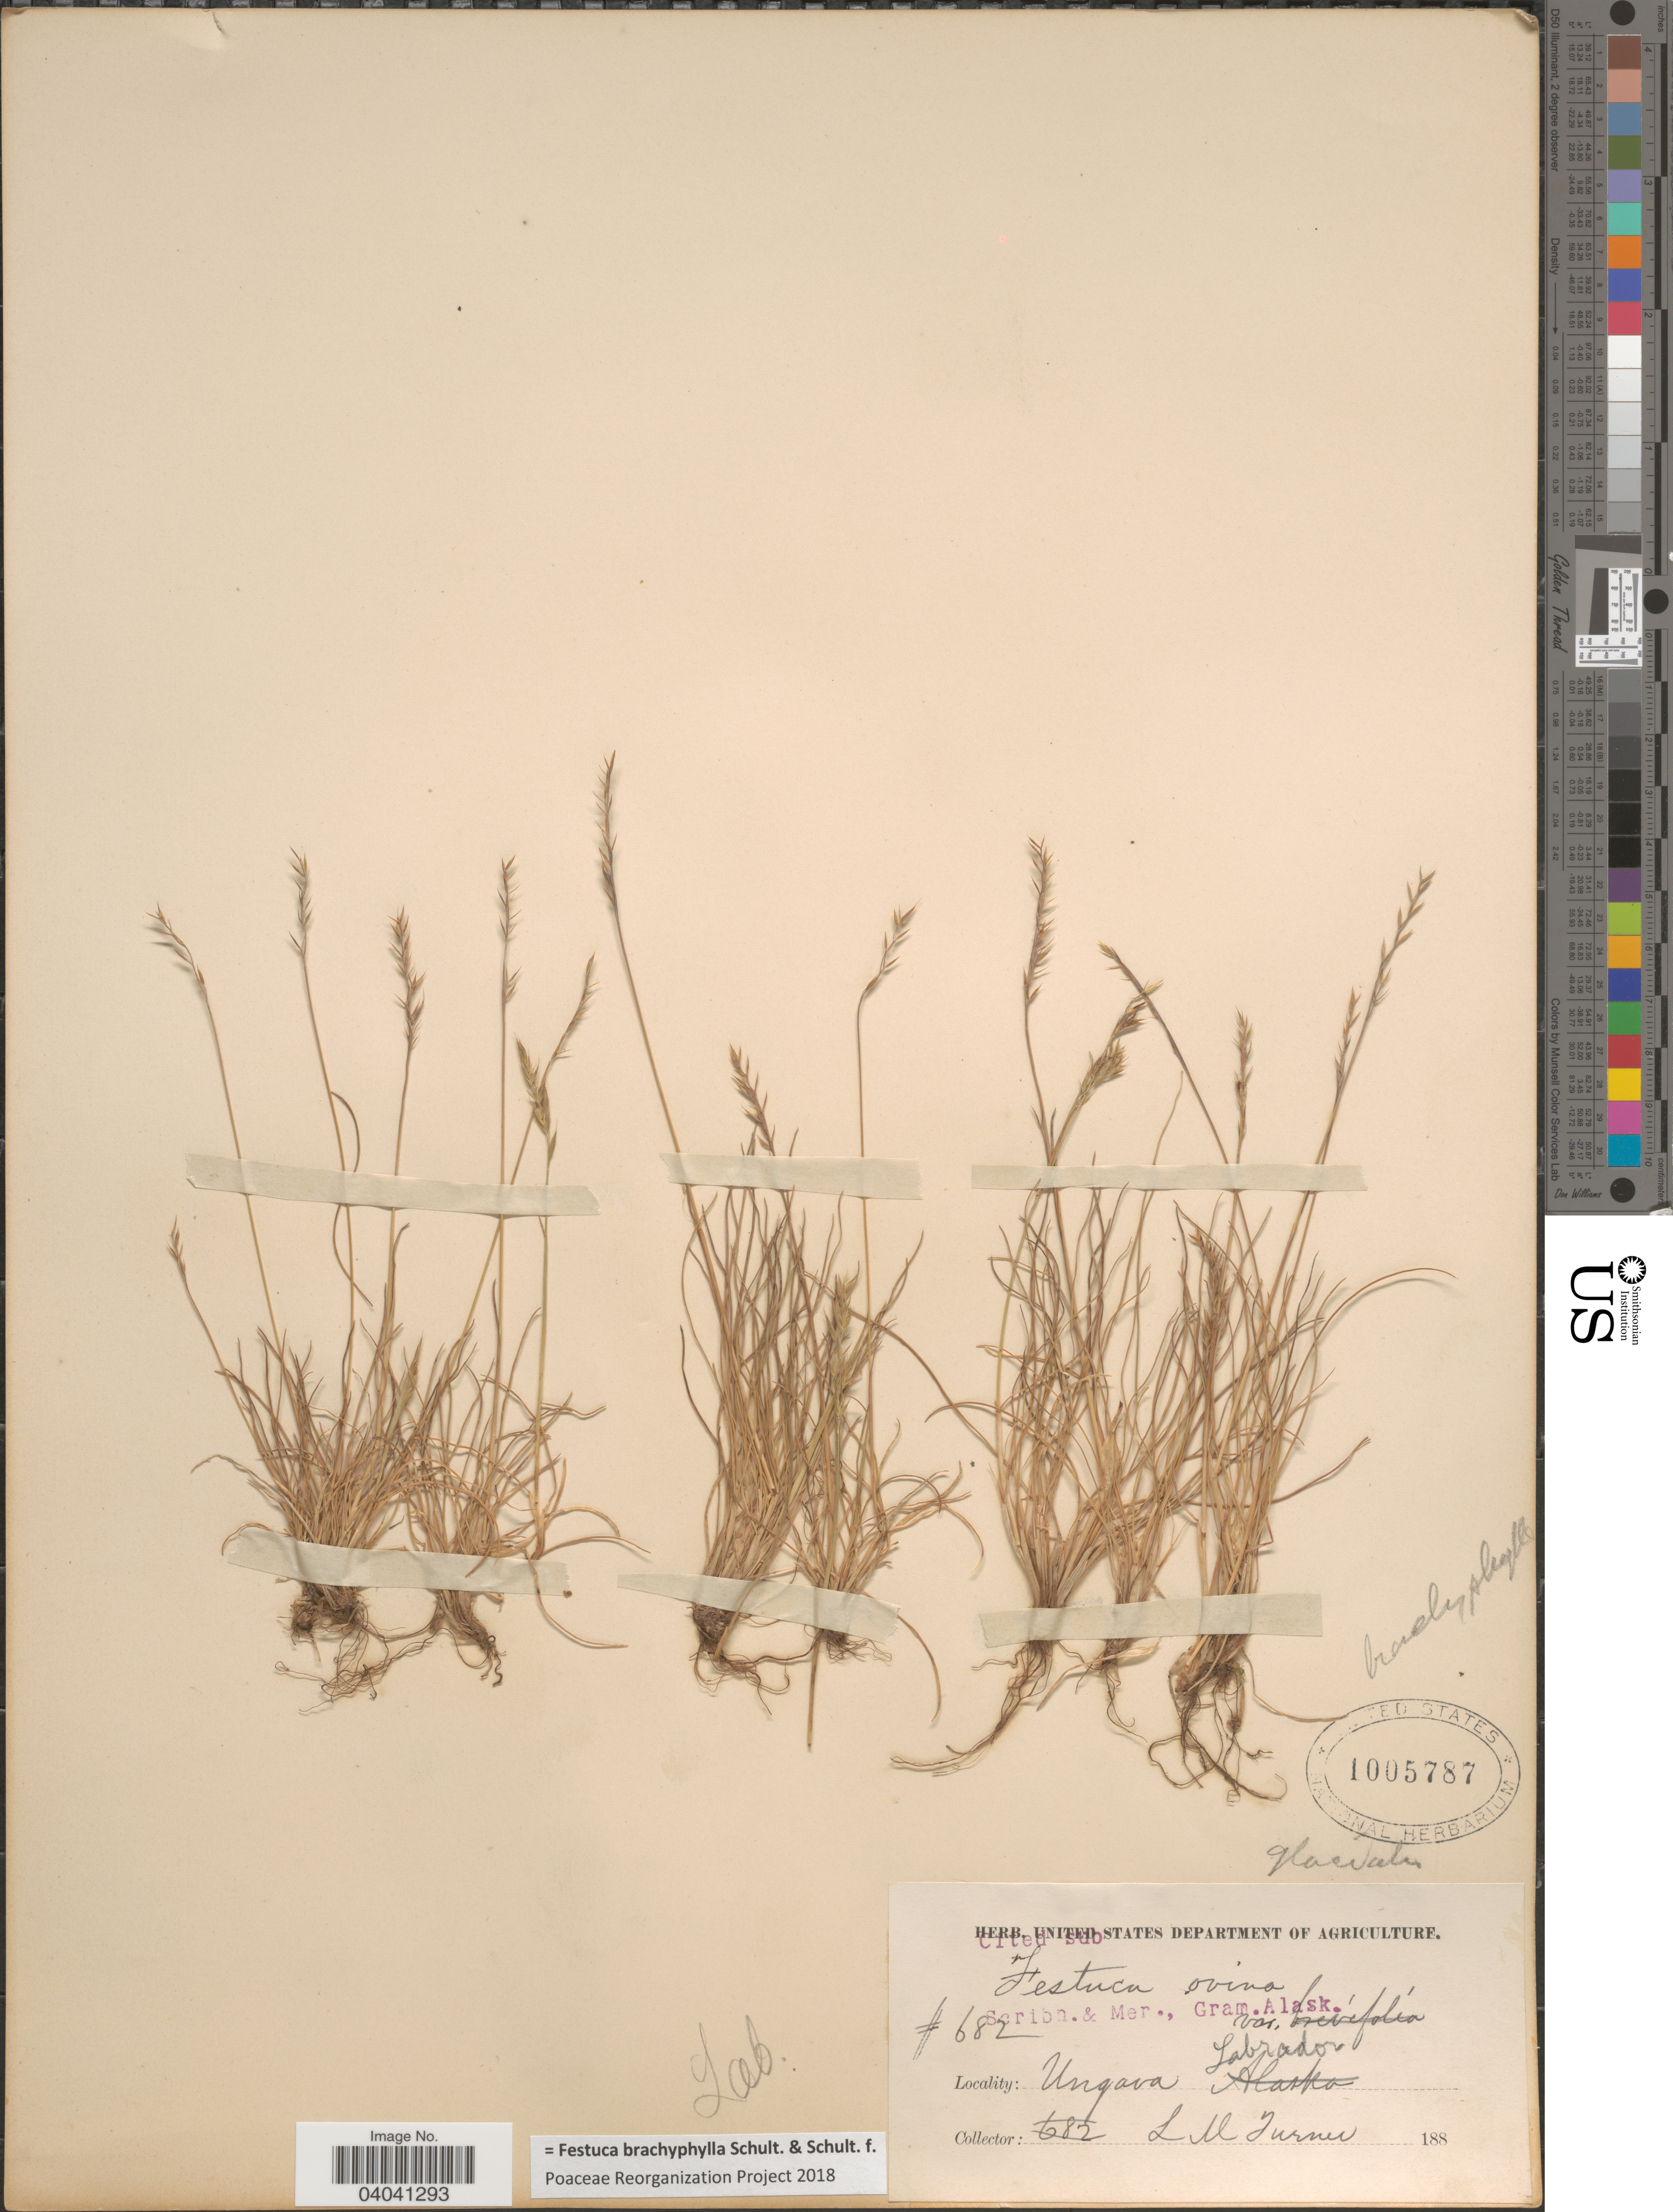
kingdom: Plantae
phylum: Tracheophyta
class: Liliopsida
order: Poales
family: Poaceae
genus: Festuca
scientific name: Festuca brachyphylla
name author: Schult. & Schult. f.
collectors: L. M. Turner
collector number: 682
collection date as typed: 188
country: Canada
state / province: Newfoundland and Labrador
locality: Ungava Labrador.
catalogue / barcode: US 1005787